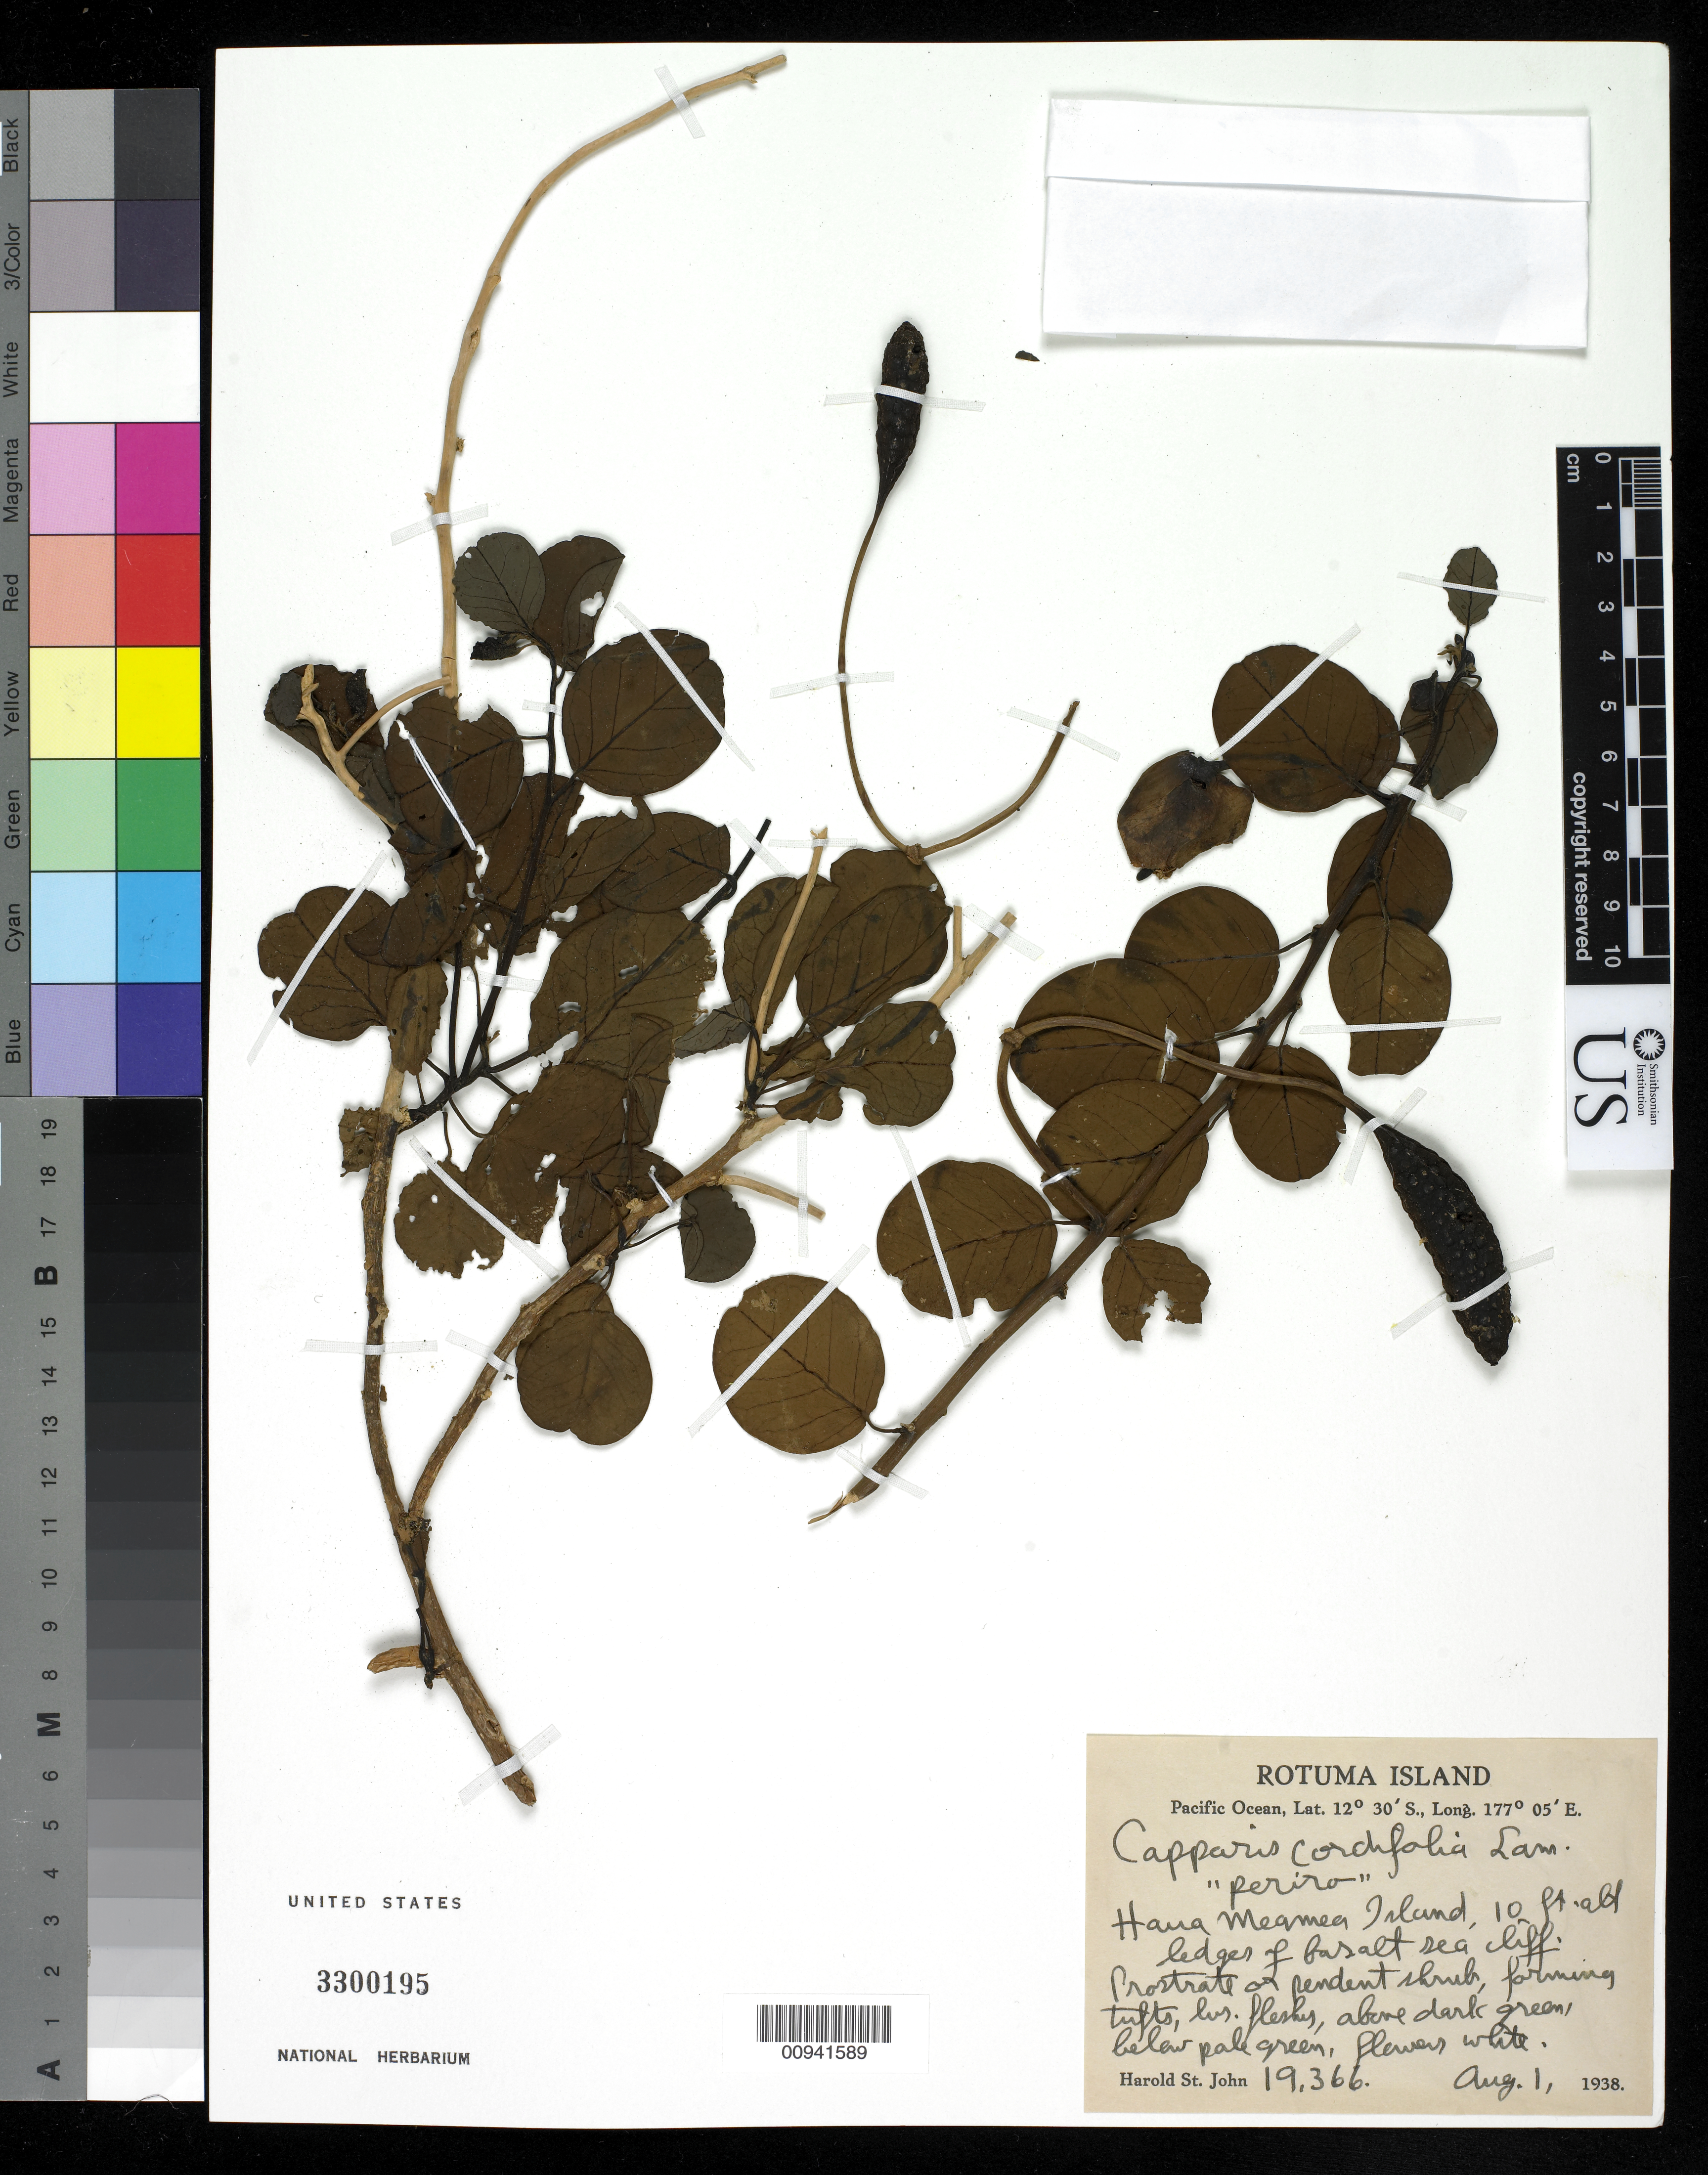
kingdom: Plantae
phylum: Tracheophyta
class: Magnoliopsida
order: Brassicales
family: Capparaceae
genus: Capparis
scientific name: Capparis spinosa subsp. cordifolia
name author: (Lam.) Fici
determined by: Wagner, W. L., (BOT), Smithsonian Institution - National Museum of Natural History (UNITED STATES)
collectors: H. St. John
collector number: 19366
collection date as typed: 01 Aug 1938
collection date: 1938-08-01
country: Fiji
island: Rotuma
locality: Haua Meamea Island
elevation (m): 3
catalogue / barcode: US 3300195